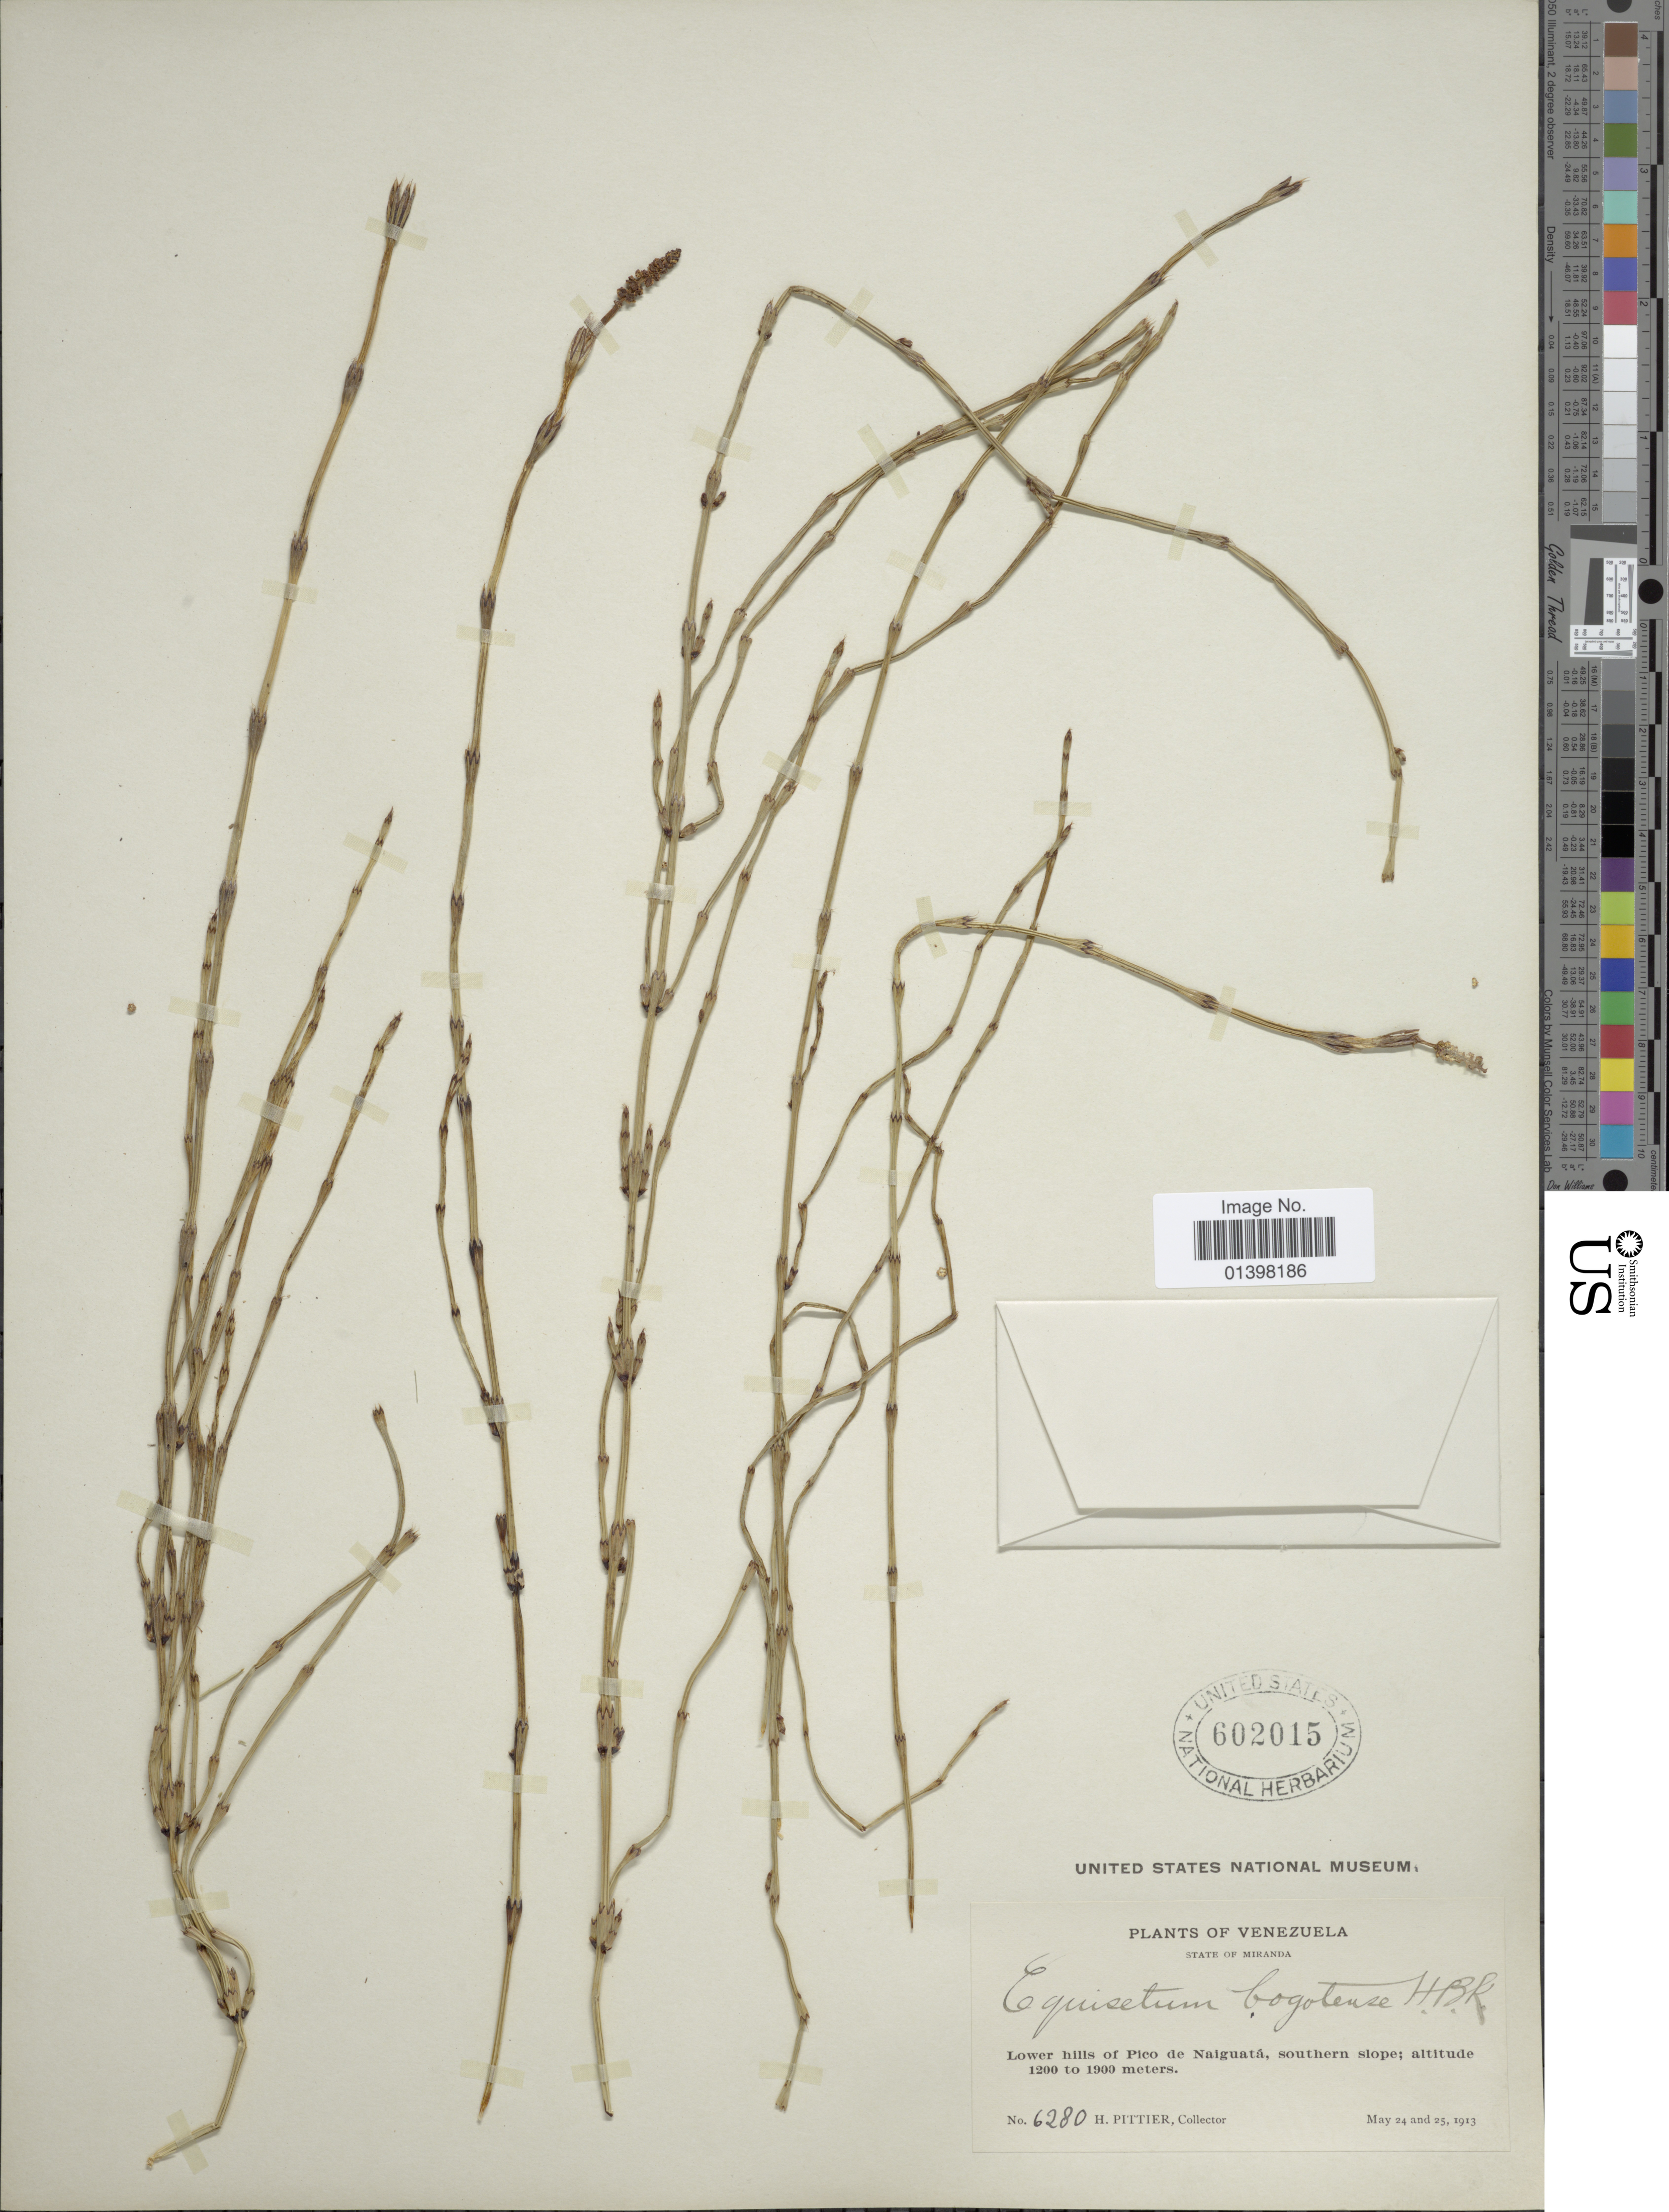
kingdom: Plantae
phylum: Tracheophyta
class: Polypodiopsida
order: Equisetales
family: Equisetaceae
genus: Equisetum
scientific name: Equisetum bogotense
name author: Kunth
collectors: H. F. Pittier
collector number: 6280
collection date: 1913-05-24/1913-05-25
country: Venezuela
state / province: Miranda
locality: Lower hills of Pico de Naiguatá, southern slope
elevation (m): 1200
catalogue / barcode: US 602015